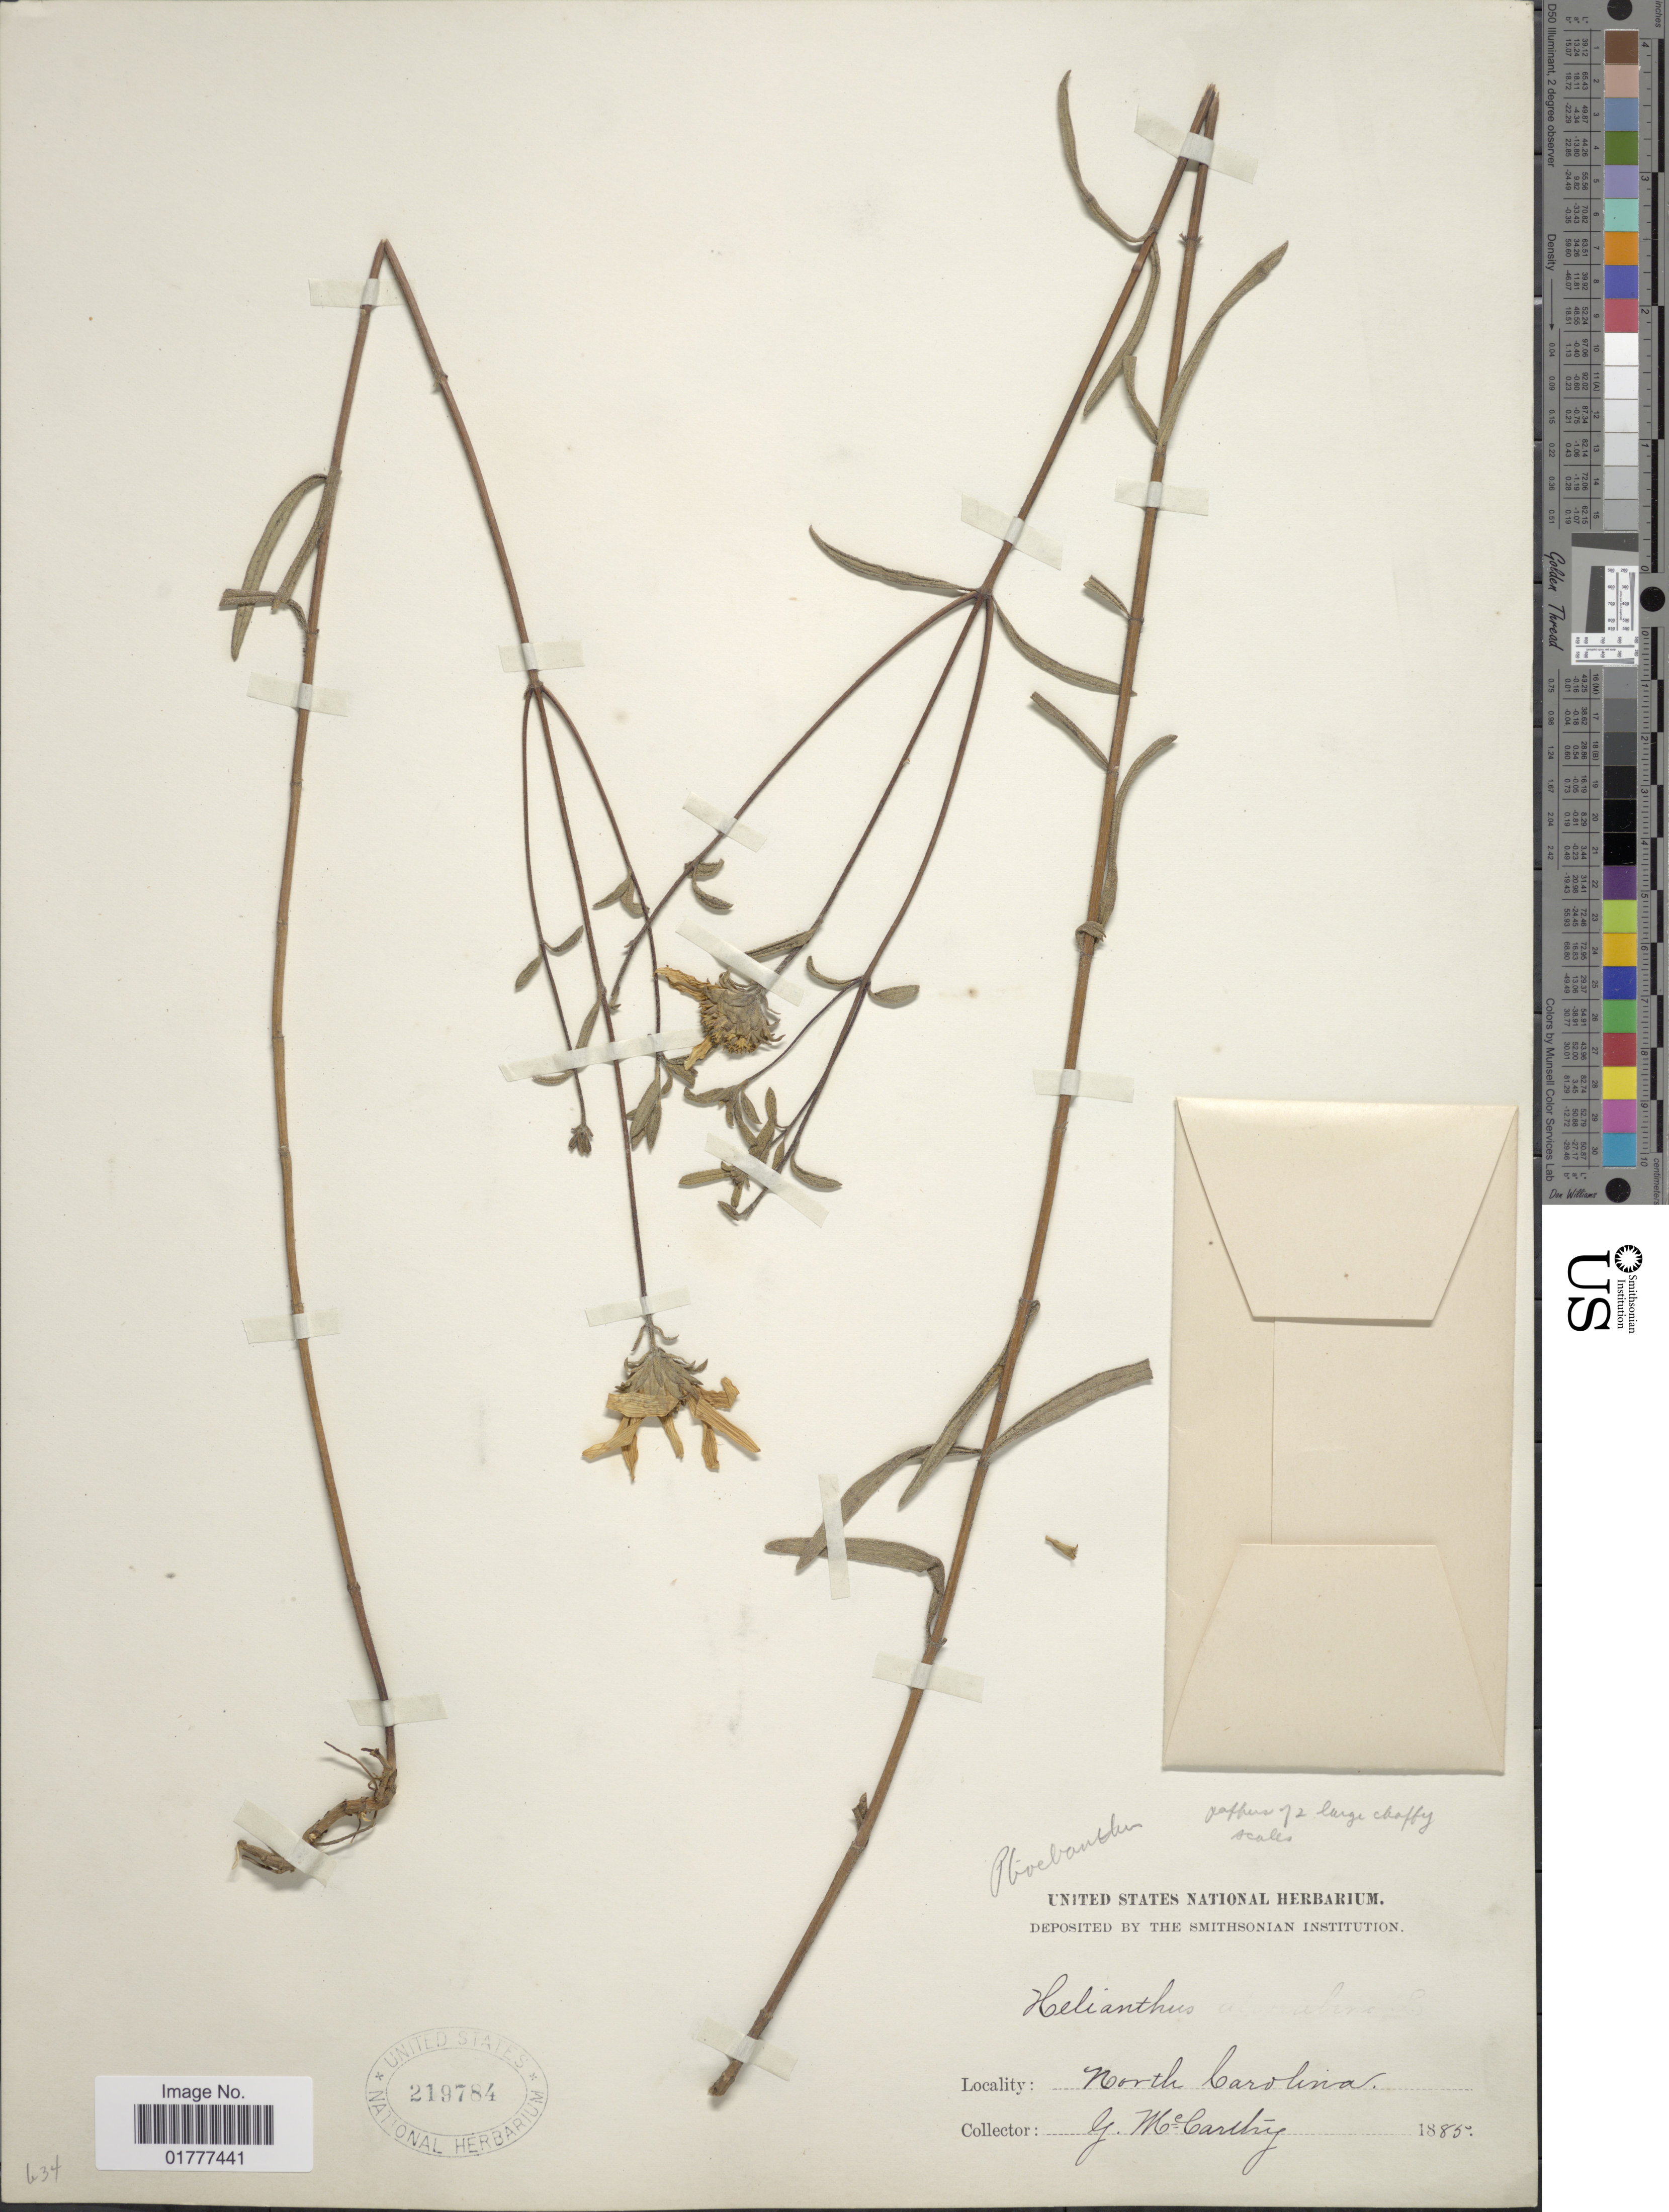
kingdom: Plantae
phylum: Tracheophyta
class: Magnoliopsida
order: Asterales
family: Asteraceae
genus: Phoebanthus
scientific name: Phoebanthus grandiflora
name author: (Torr. & A. Gray) S.F. Blake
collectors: G. McCarthy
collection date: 1885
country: United States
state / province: North Carolina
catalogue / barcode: US 219784